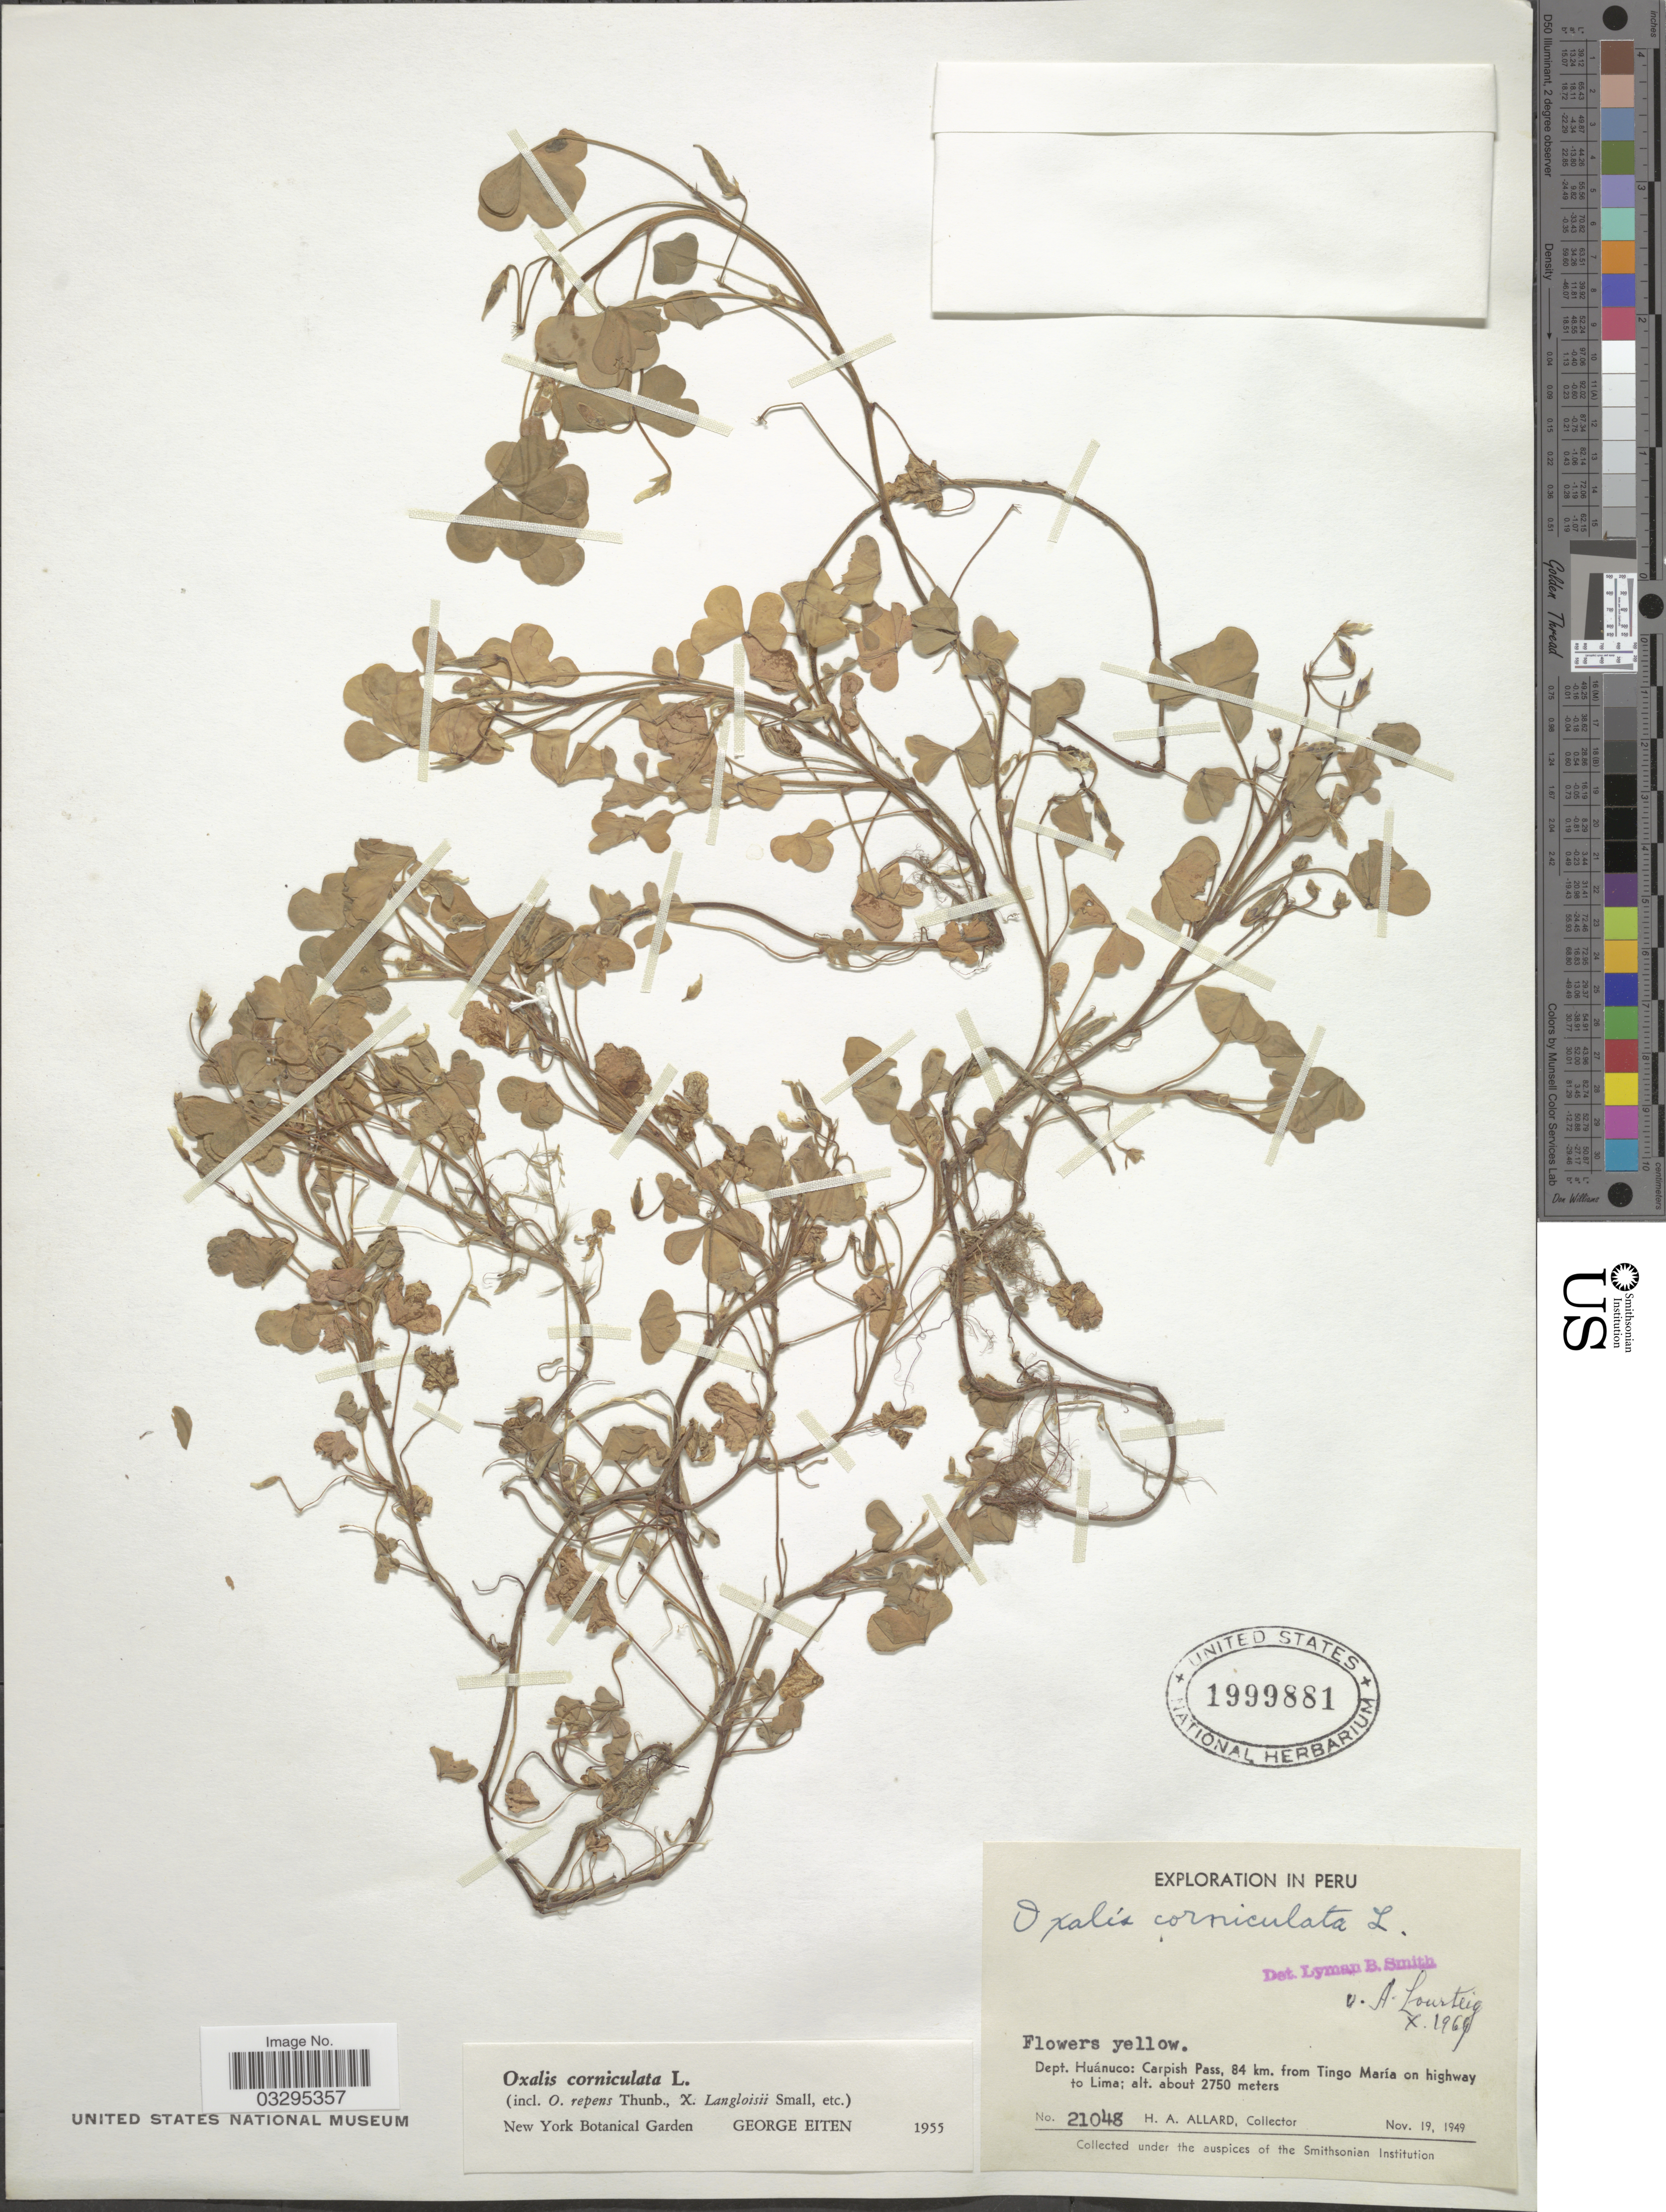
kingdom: Plantae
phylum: Tracheophyta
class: Magnoliopsida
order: Oxalidales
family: Oxalidaceae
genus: Oxalis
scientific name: Oxalis corniculata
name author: L.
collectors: H. A. Allard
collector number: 21048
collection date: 1949-11-19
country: Peru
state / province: Huánuco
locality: Dept. Huánuco: Carpish Pass, 84 km. from Tingo María on highway to Lima.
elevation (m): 2750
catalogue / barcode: US 1999881